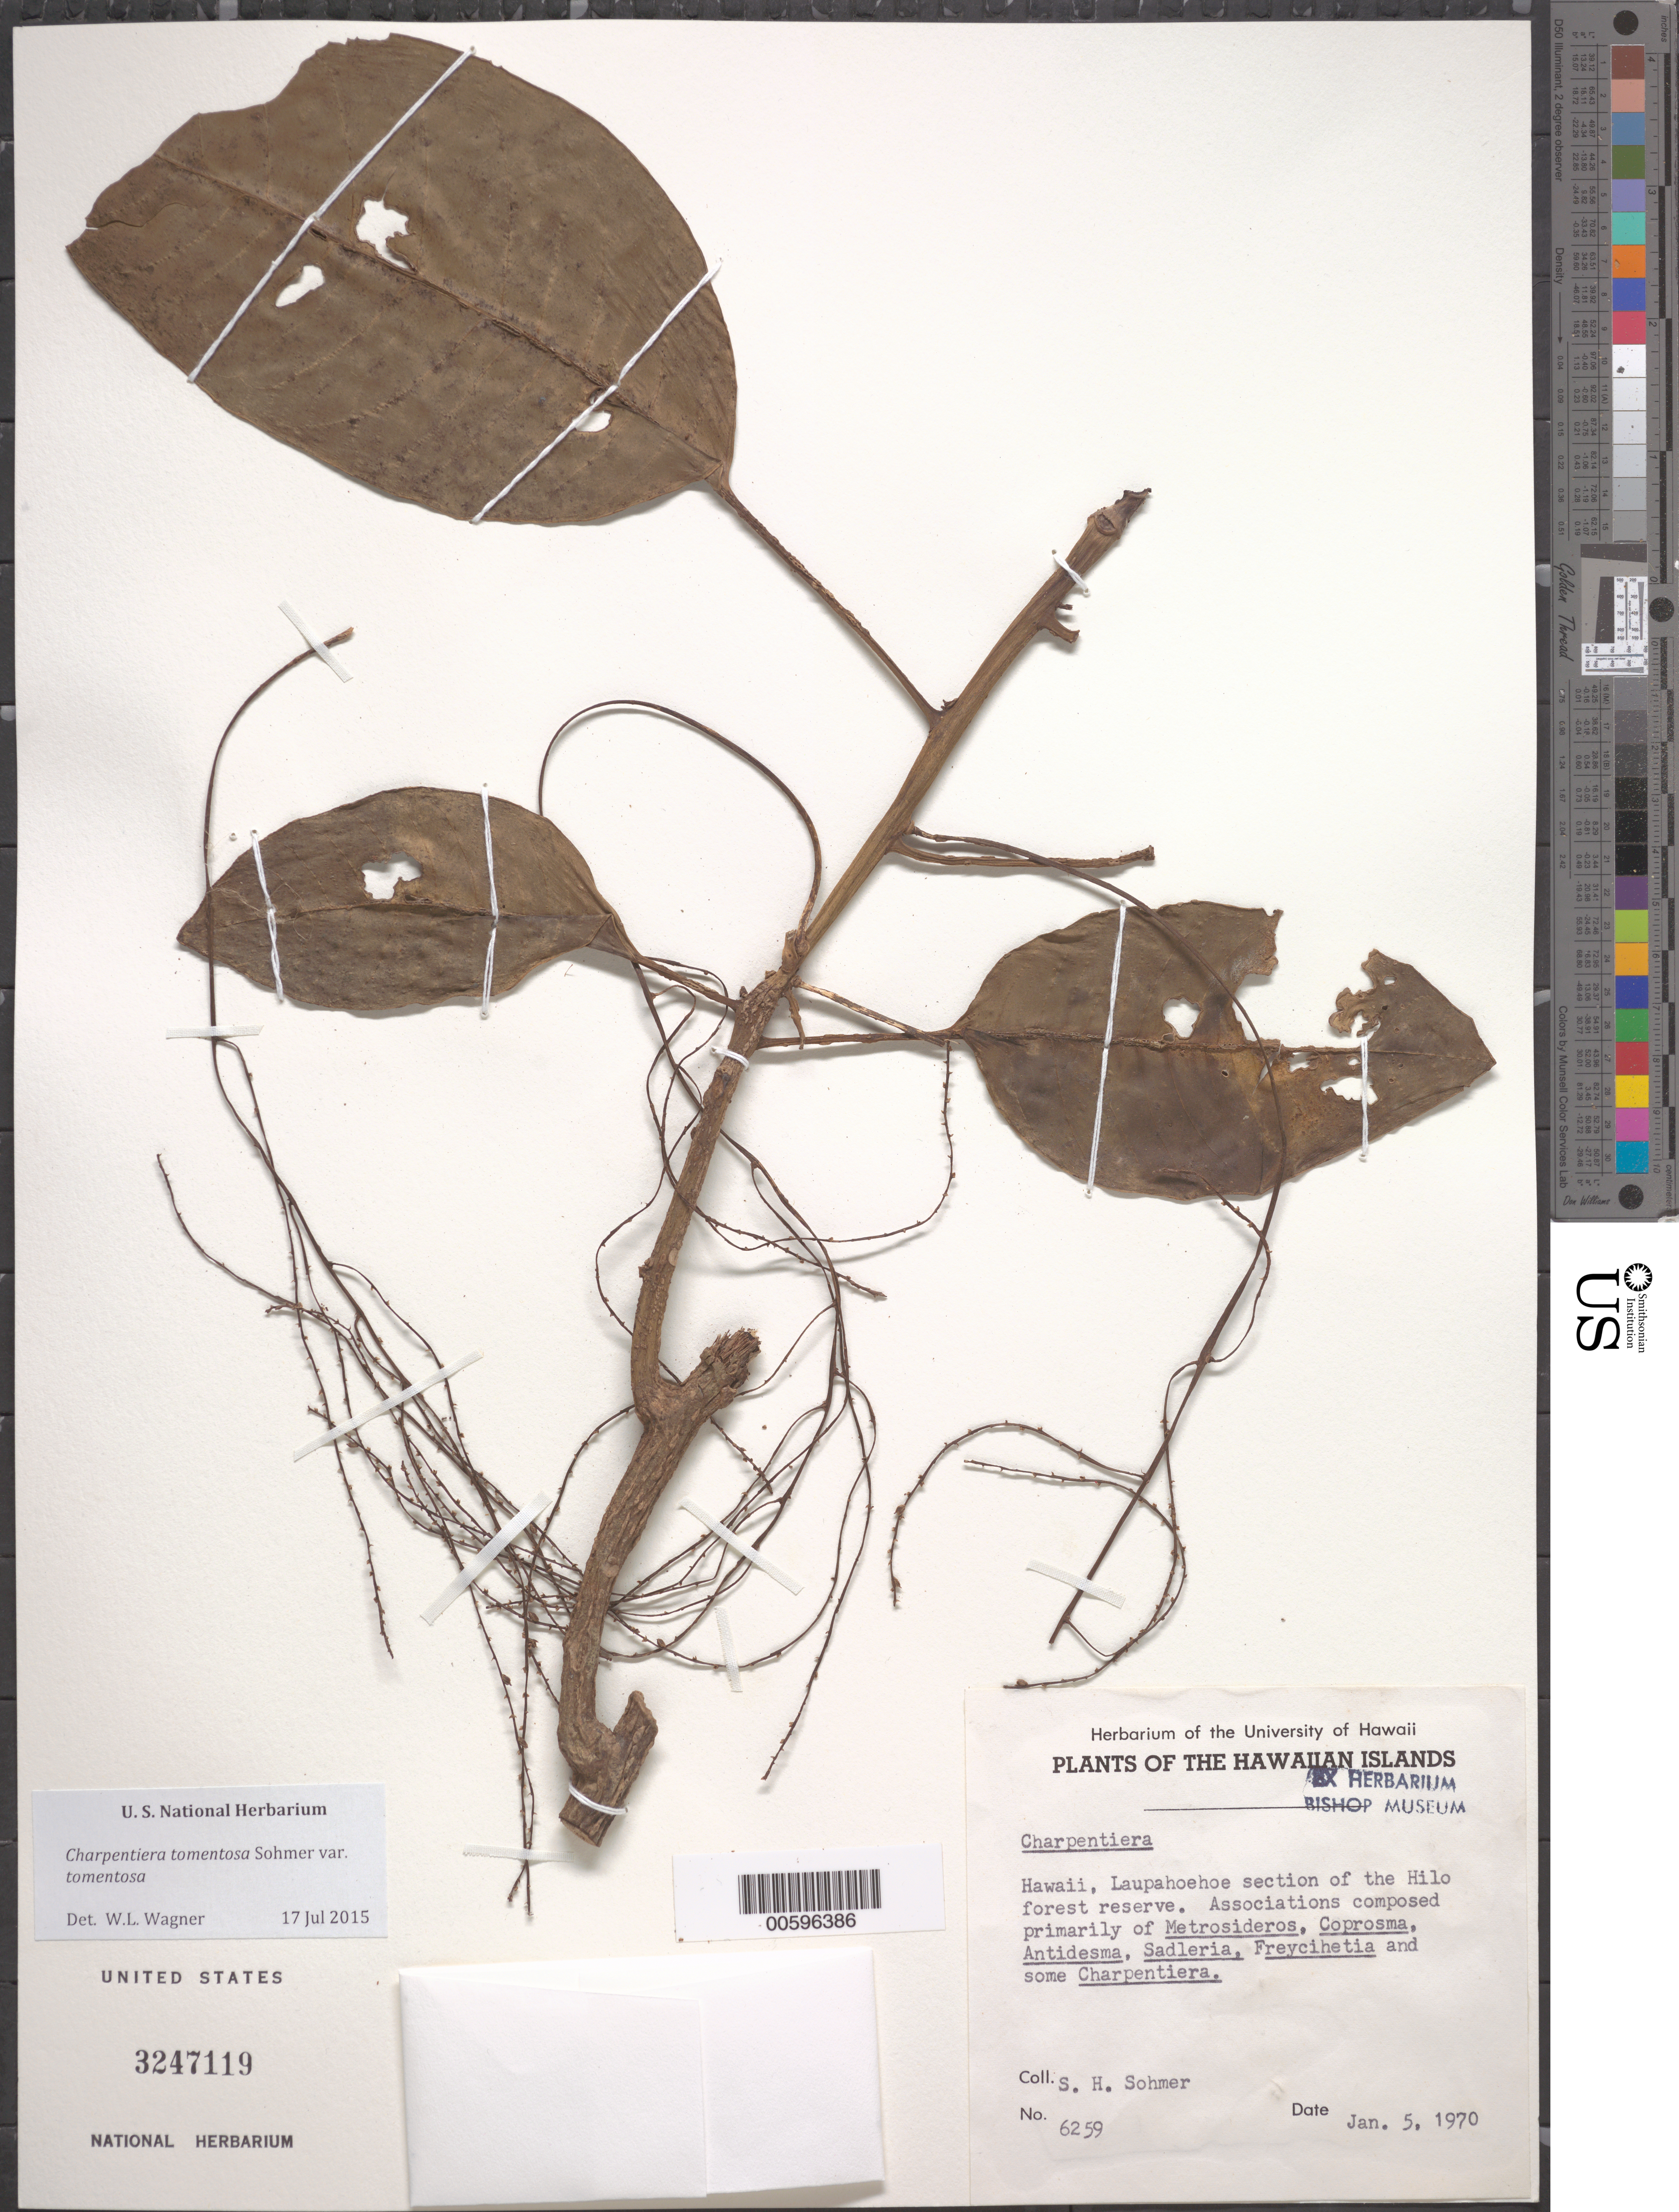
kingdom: Plantae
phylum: Tracheophyta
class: Magnoliopsida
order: Caryophyllales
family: Amaranthaceae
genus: Charpentiera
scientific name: Charpentiera tomentosa var. tomentosa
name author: Sohmer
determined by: Wagner, W. L., (BOT), Smithsonian Institution - National Museum of Natural History (UNITED STATES)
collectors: S. H. Sohmer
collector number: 6259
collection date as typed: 5 Jan 1970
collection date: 1970-01-05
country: United States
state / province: Hawaii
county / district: Hawaii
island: Hawaii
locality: Laupahoehoe section of the Hilo for res.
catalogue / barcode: US 3247119